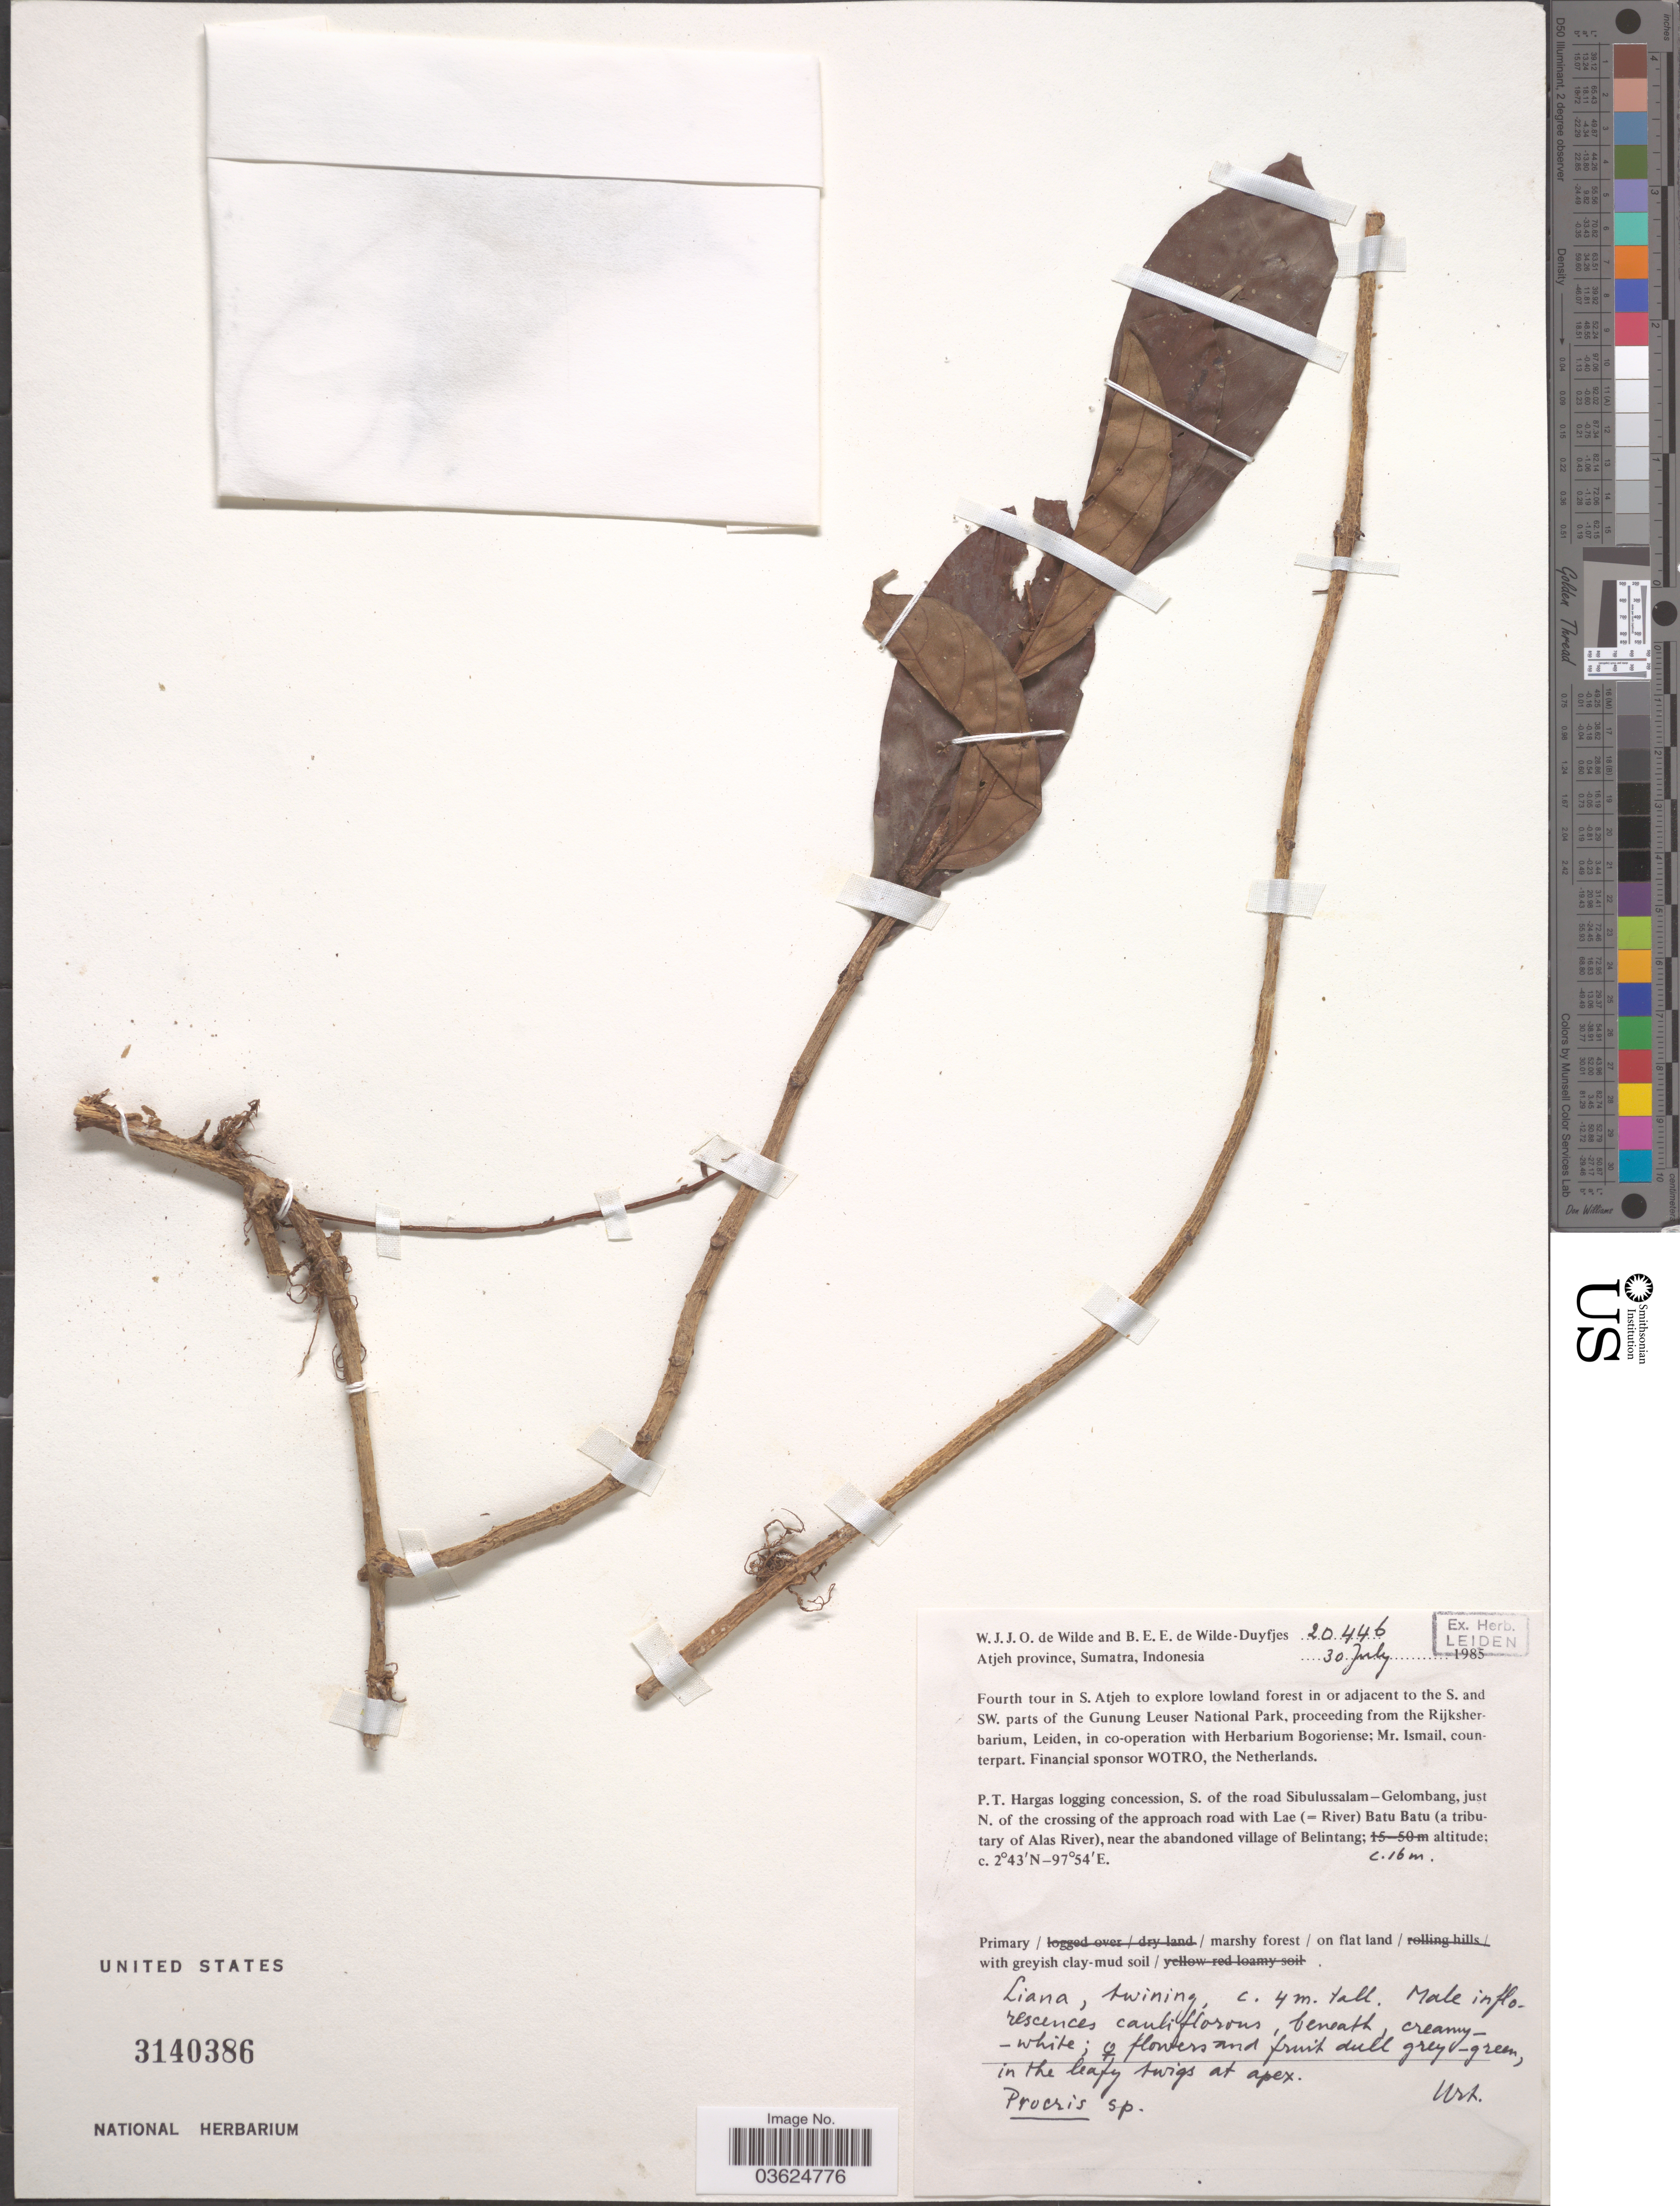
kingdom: Plantae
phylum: Tracheophyta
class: Magnoliopsida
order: Rosales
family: Urticaceae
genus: Procris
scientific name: Procris sp.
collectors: W. J. de Wilde & B. E. de Wilde-Duyfjes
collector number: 20446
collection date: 1985-07-30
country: Indonesia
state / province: Sumatra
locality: Atjeh province. S. Atjeh. P. T. Hargas logging concession, S. of the road Sibulussalam - Gelombang, just N. of the crossing of the approach road with Lae (=River) Batu Batu (a tributary of Alas River), near the abandoned village of Belintang.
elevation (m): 16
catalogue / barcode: US 3140386